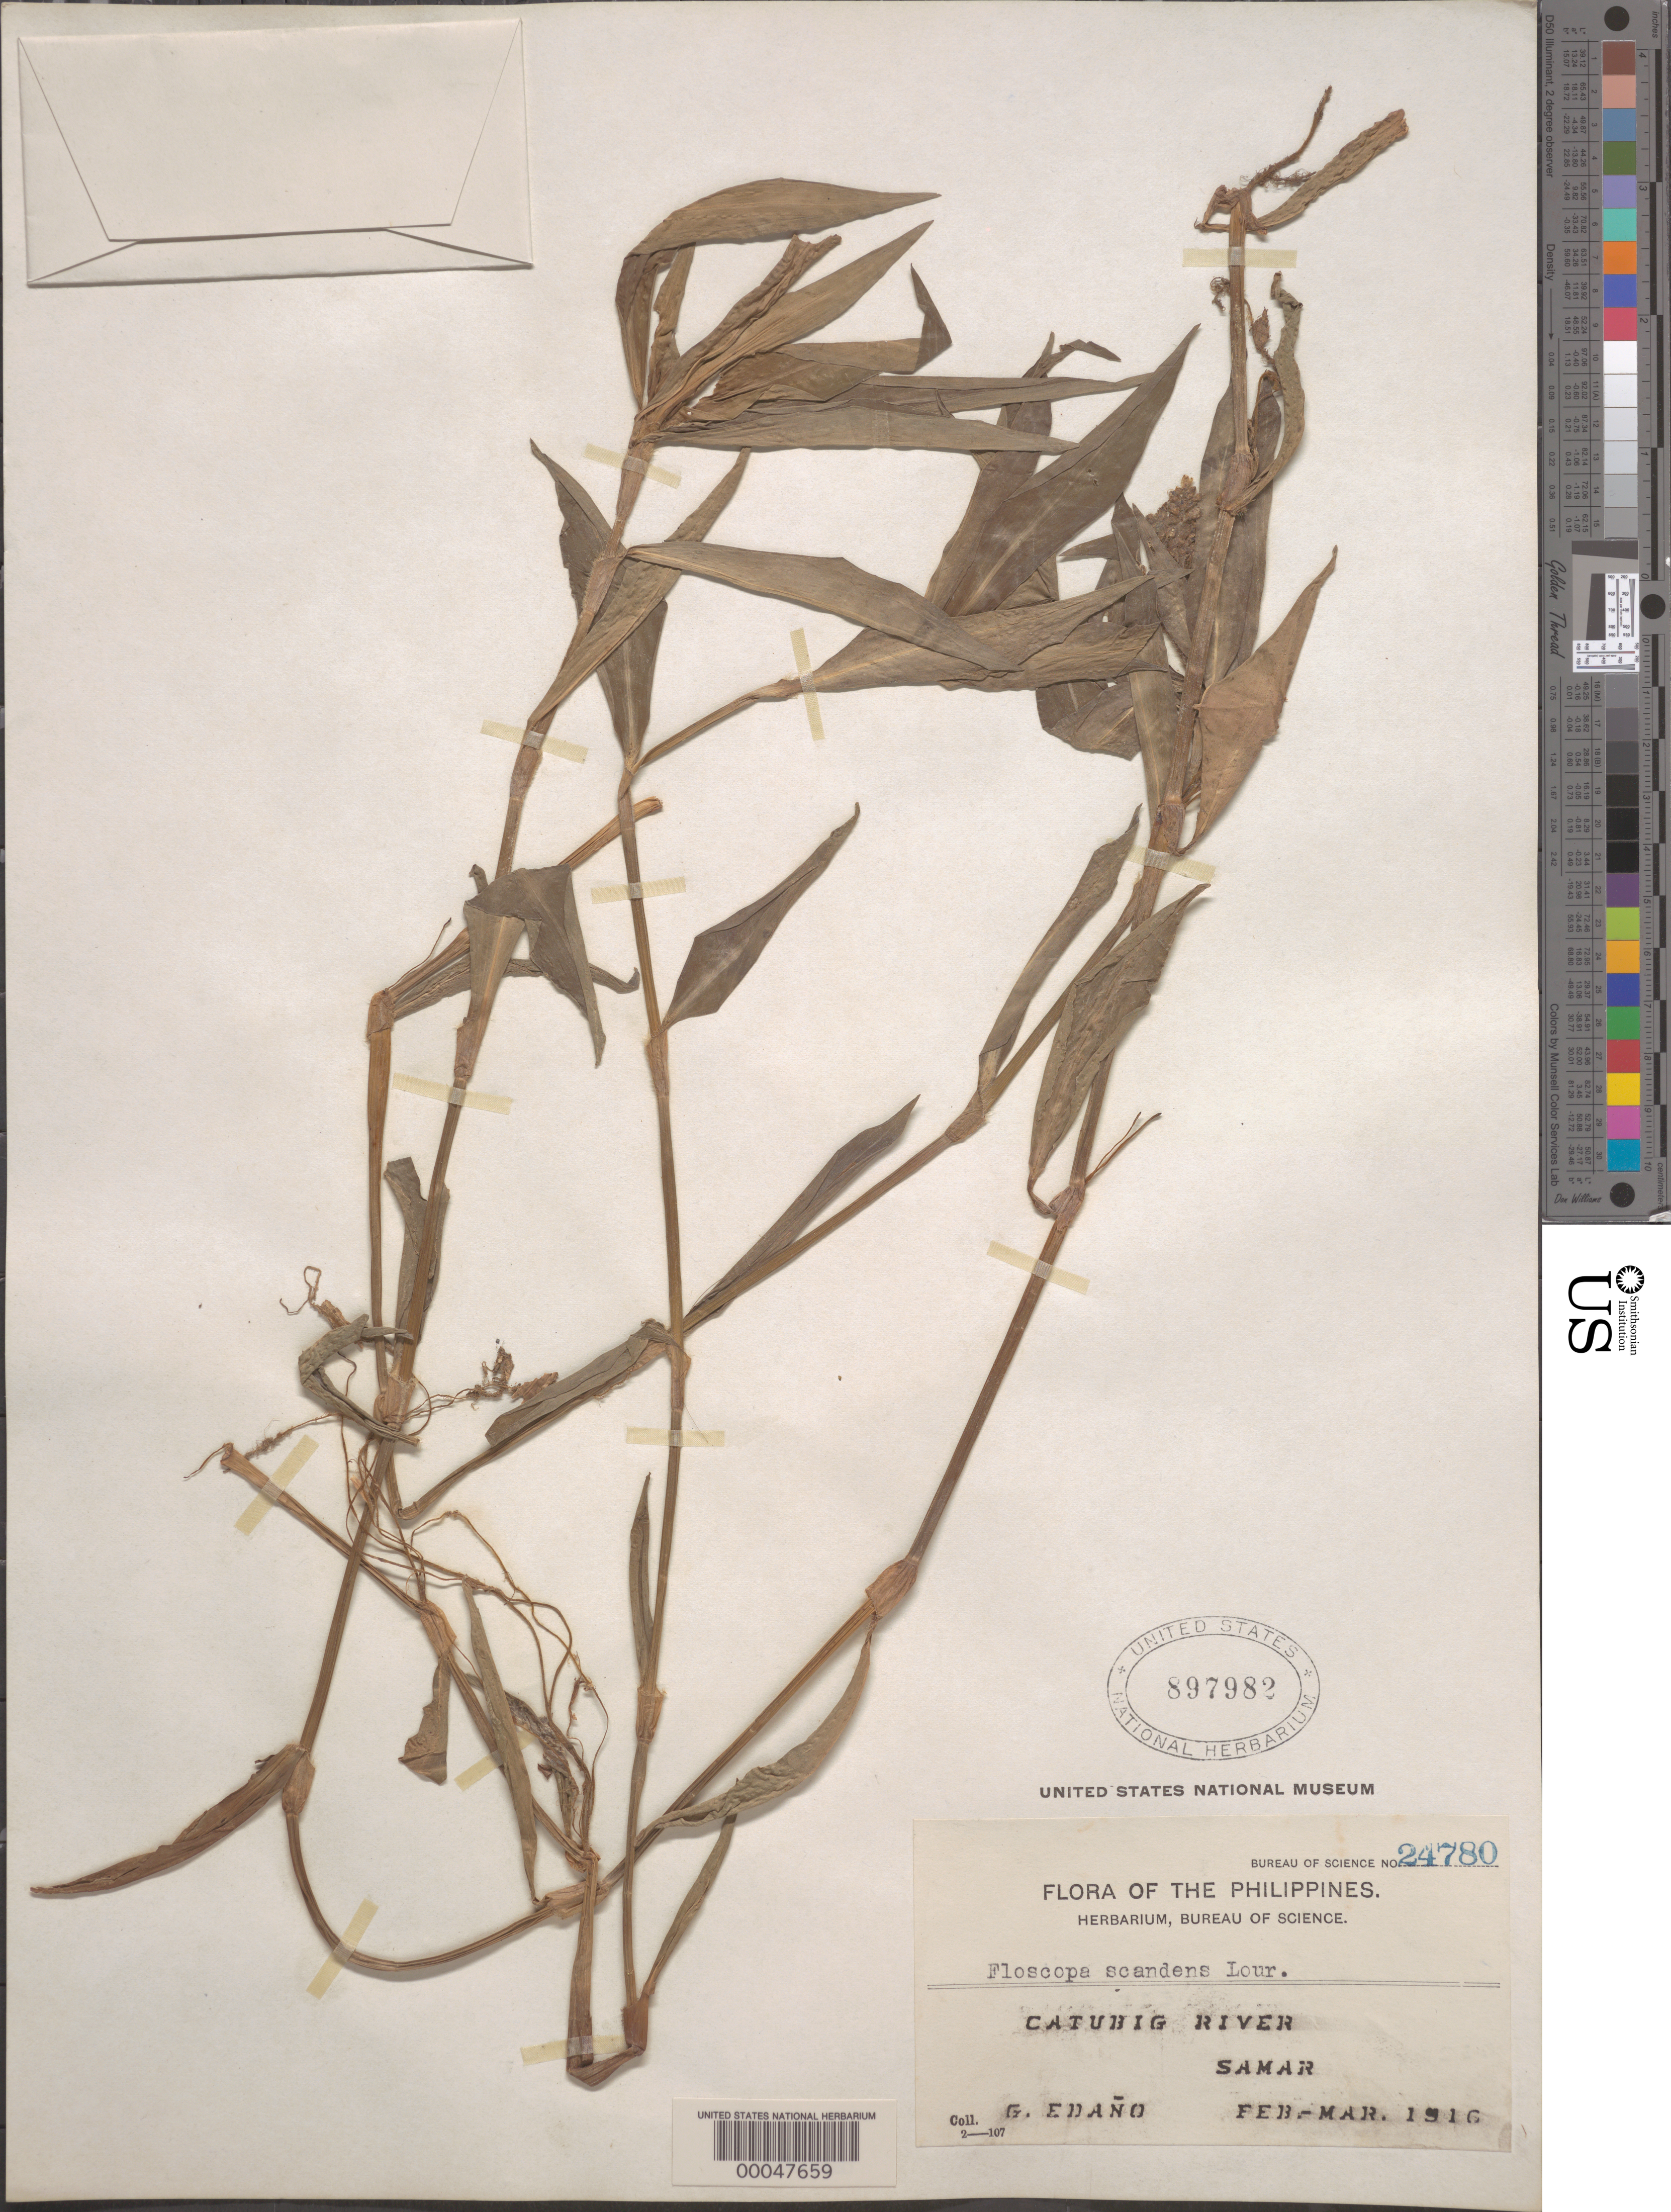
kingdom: Plantae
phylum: Tracheophyta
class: Liliopsida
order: Commelinales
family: Commelinaceae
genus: Floscopa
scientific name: Floscopa scandens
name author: Lour.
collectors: G. E. Edaño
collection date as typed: Feb 1916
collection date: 1916-02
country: Philippines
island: Samar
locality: Catubig river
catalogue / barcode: US 897982